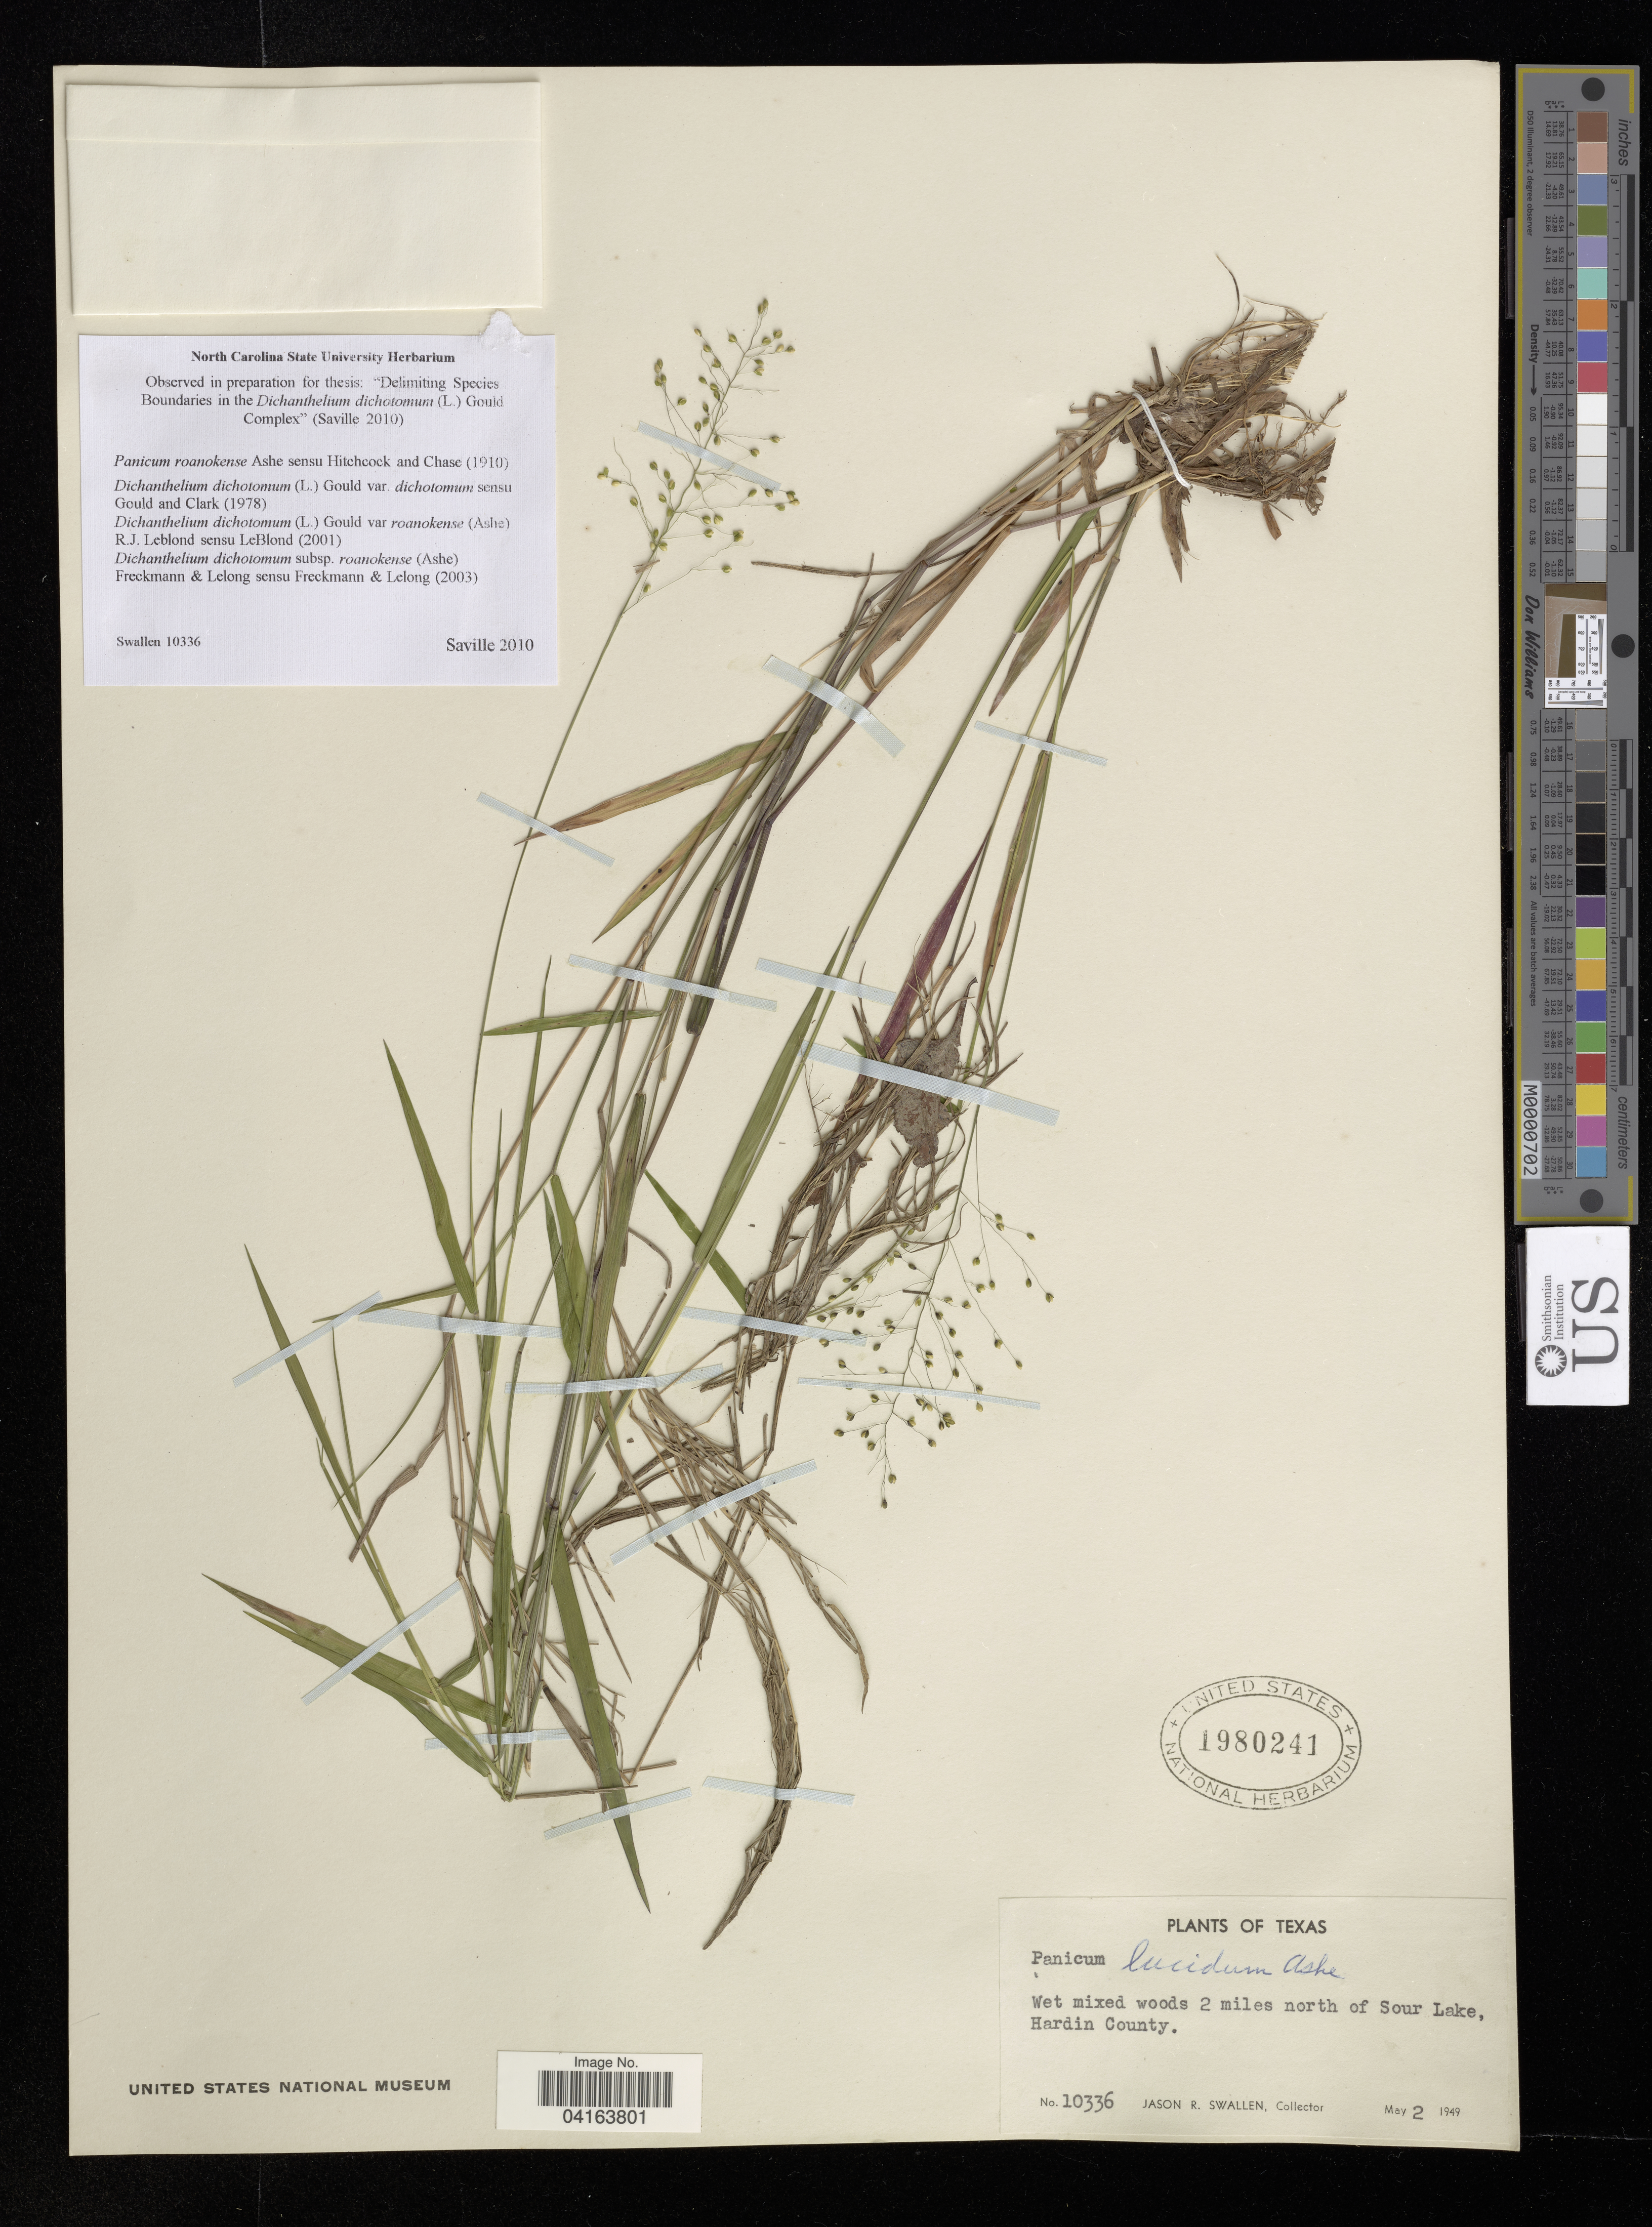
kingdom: Plantae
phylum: Tracheophyta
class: Liliopsida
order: Poales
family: Poaceae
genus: Dichanthelium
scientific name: Dichanthelium dichotomum subsp. roanokense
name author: (Ashe) LeBlond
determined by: Saville, A. C., (NCSC), North Carolina State University (UNITED STATES)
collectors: J. R. Swallen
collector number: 10336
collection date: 1949-05-02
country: United States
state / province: Texas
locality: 2 miles north of Sour Lake, Hardin County.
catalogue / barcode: US 1980241